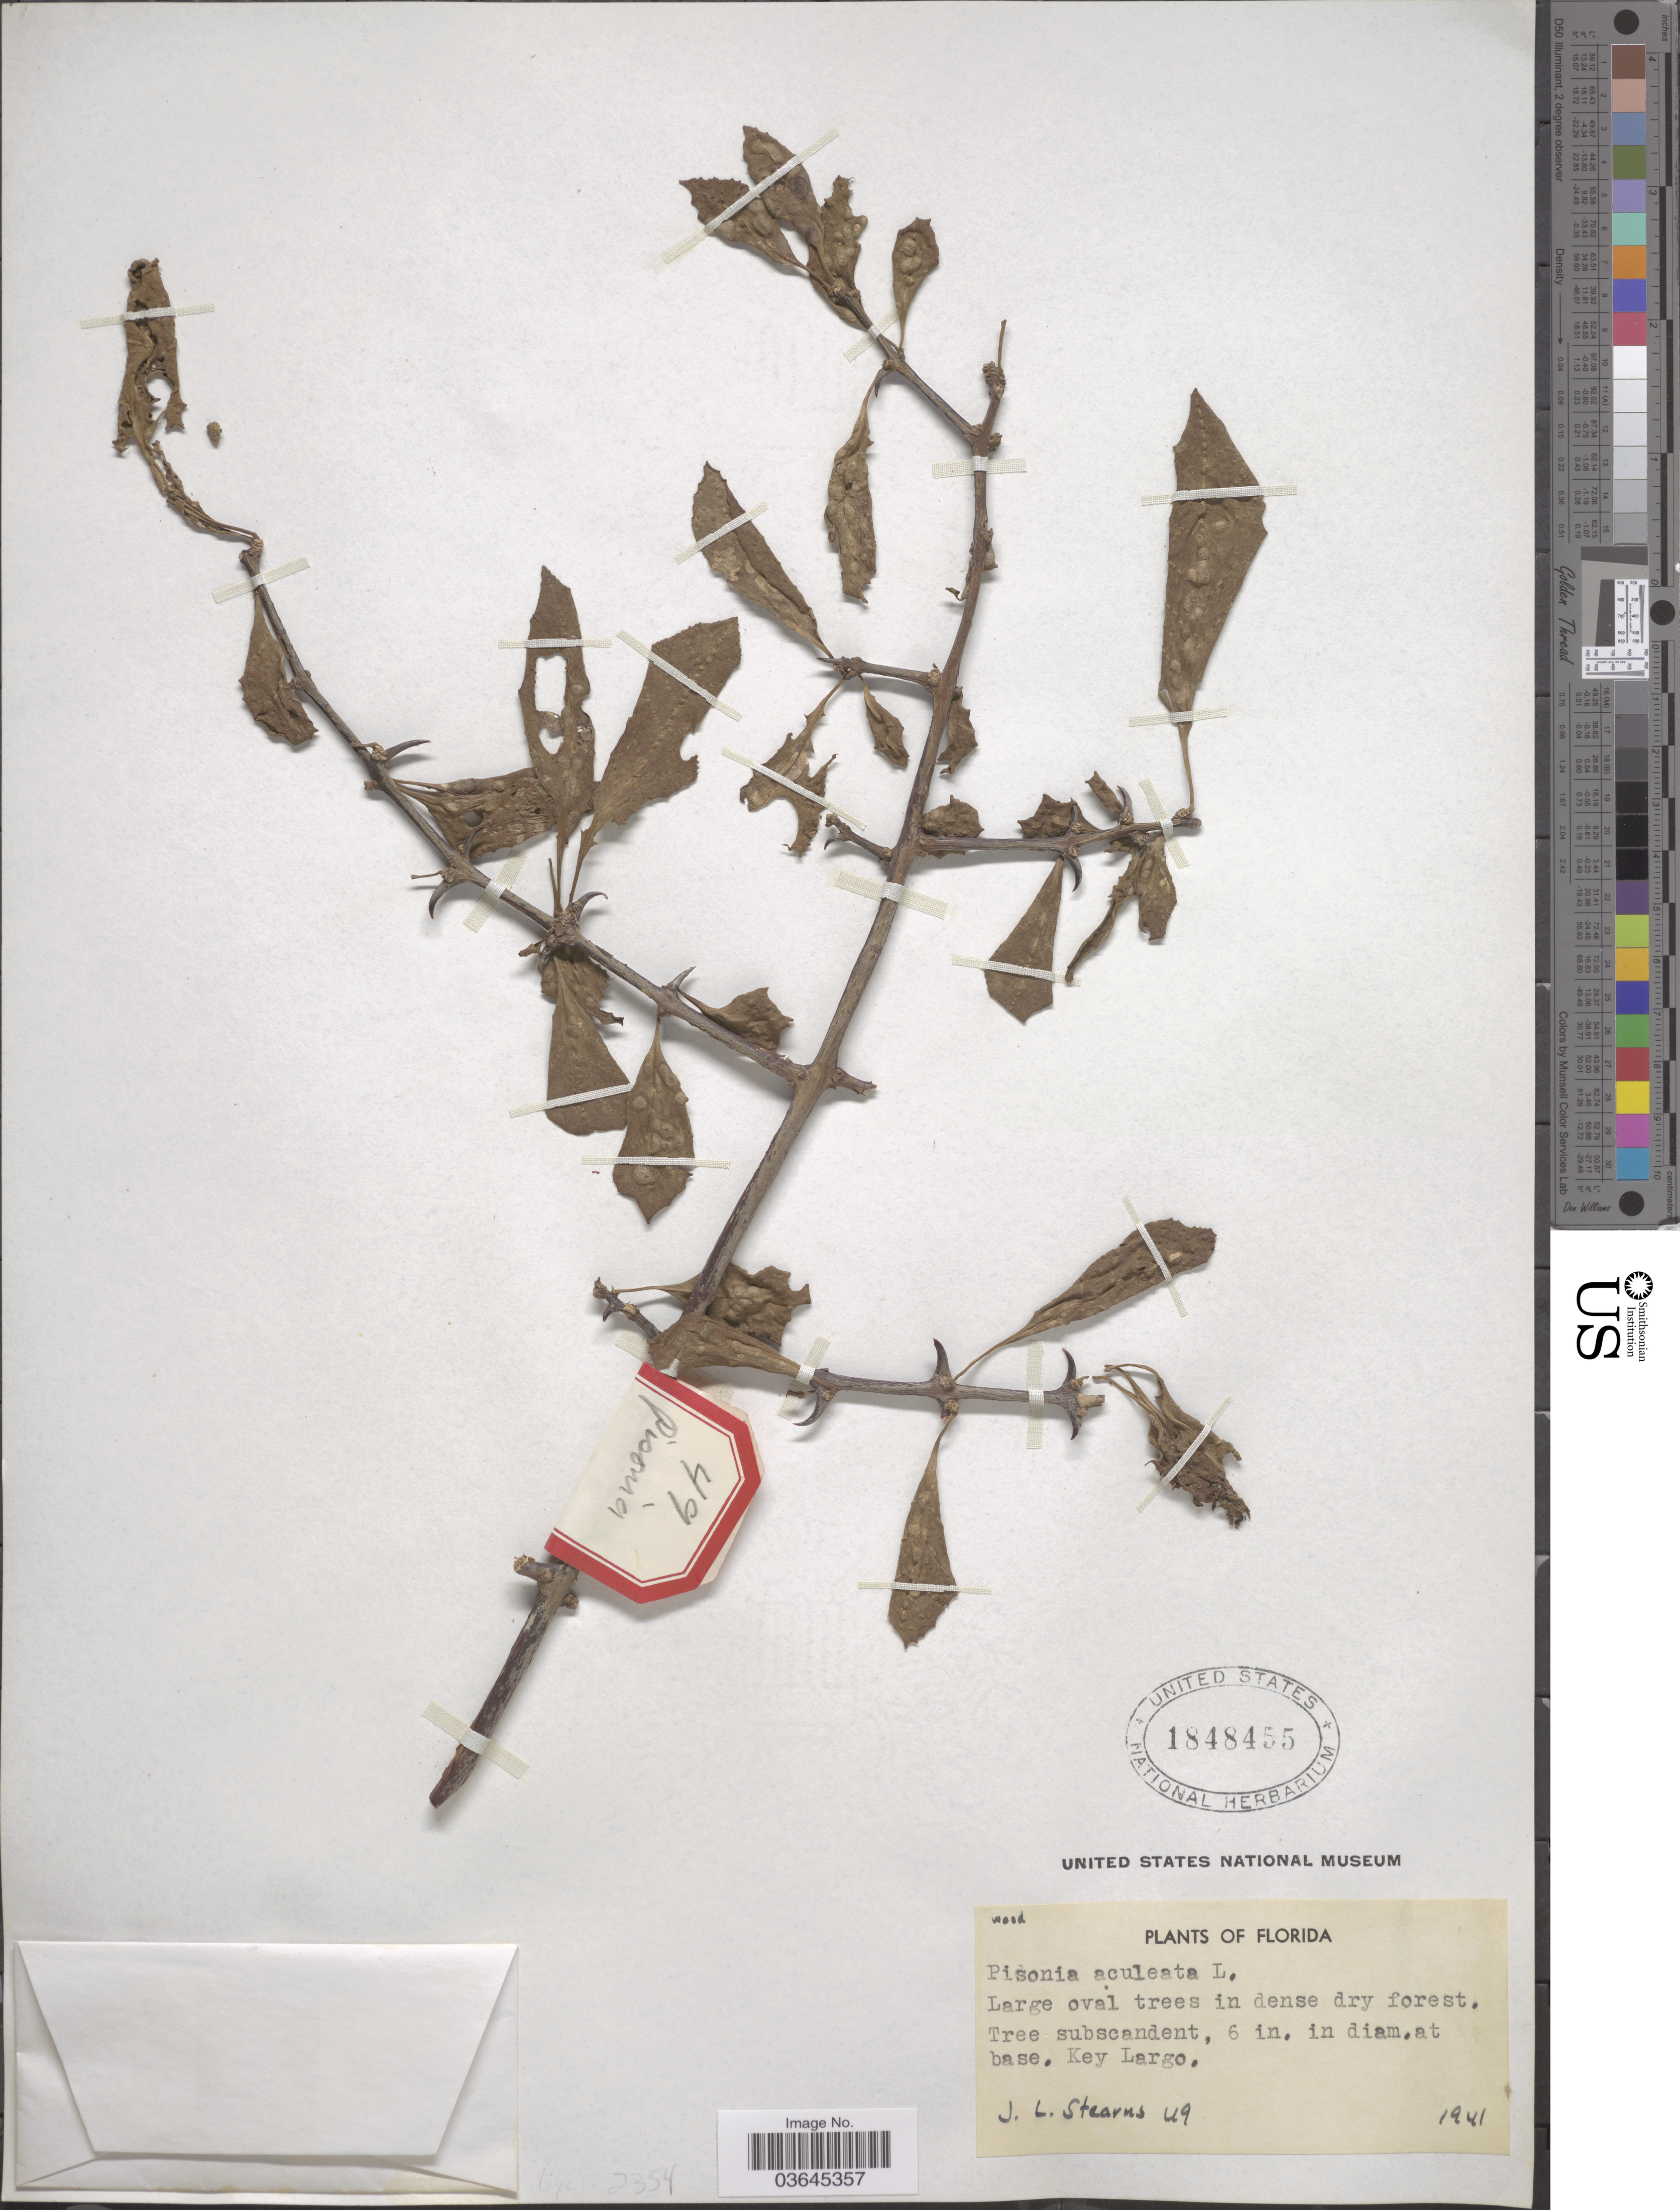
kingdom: Plantae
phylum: Tracheophyta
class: Magnoliopsida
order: Caryophyllales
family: Nyctaginaceae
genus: Pisonia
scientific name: Pisonia aculeata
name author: L.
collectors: J. Stearns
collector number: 49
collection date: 1941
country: United States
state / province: Florida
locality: Key Largo.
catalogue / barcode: US 1848455